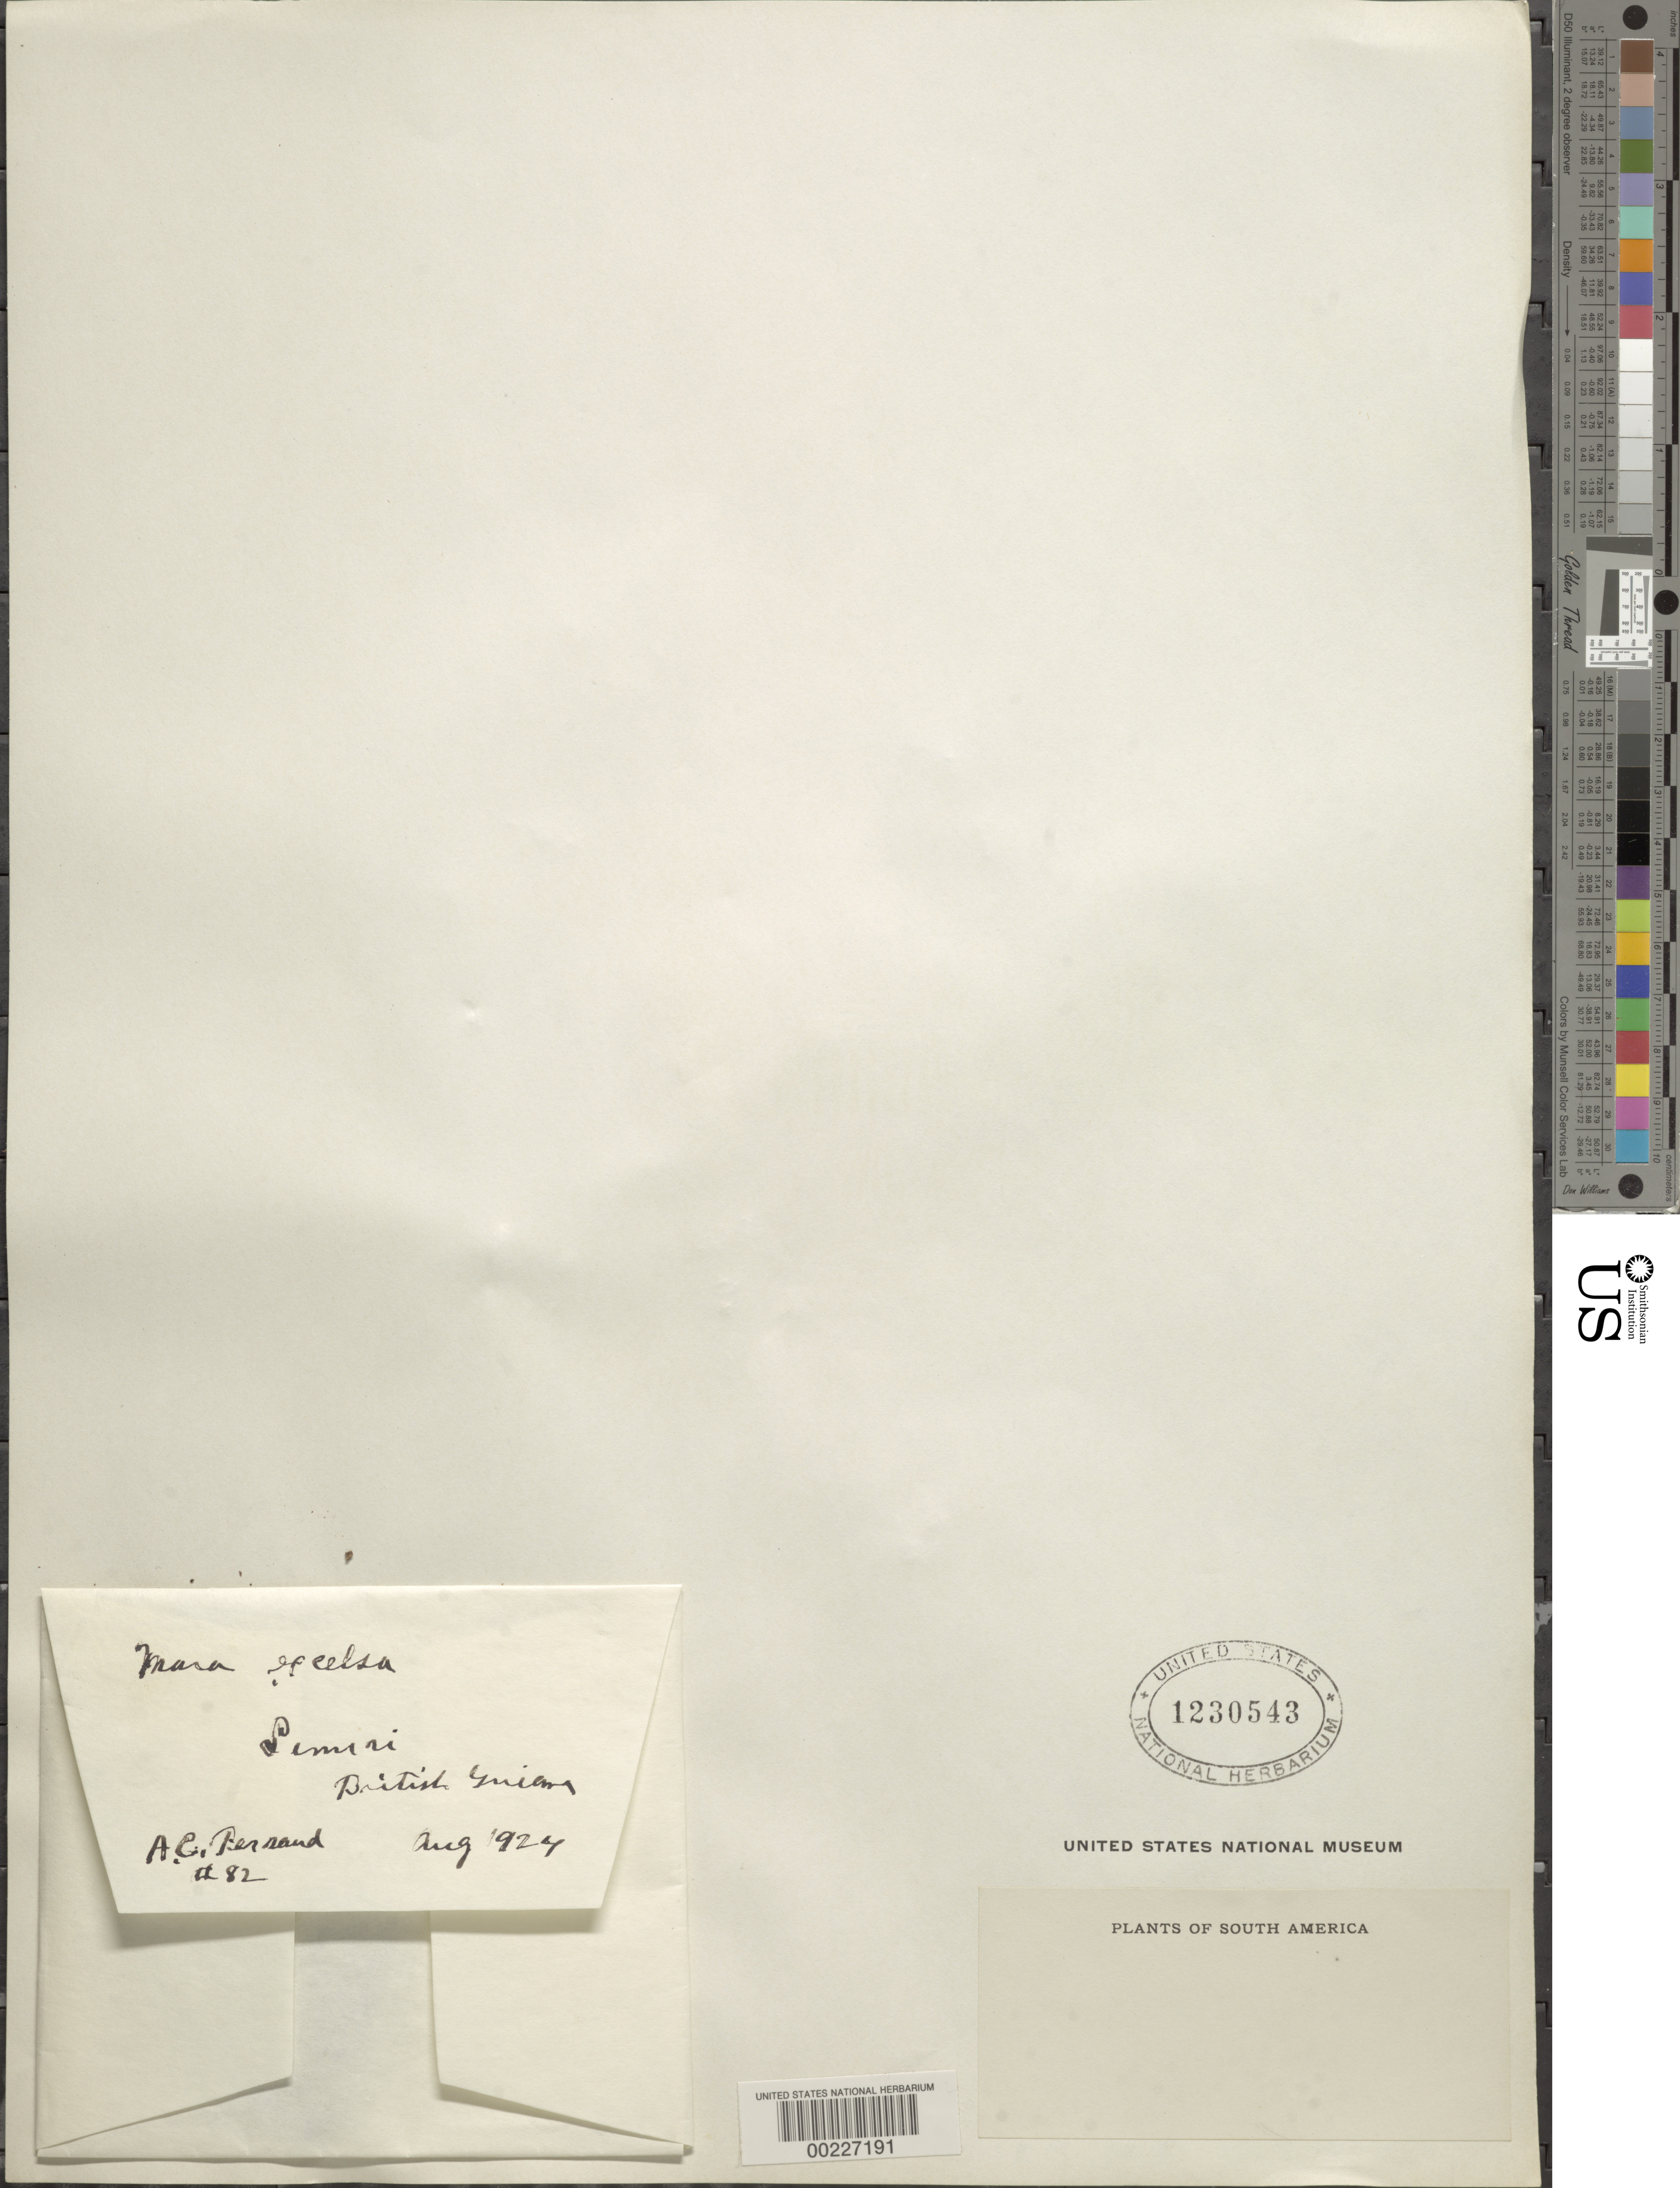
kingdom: Plantae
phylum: Tracheophyta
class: Magnoliopsida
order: Fabales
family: Fabaceae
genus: Mora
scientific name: Mora excelsa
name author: Benth.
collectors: A. Berrand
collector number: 82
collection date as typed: Aug 1924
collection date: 1924-08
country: Guyana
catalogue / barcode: US 1230543